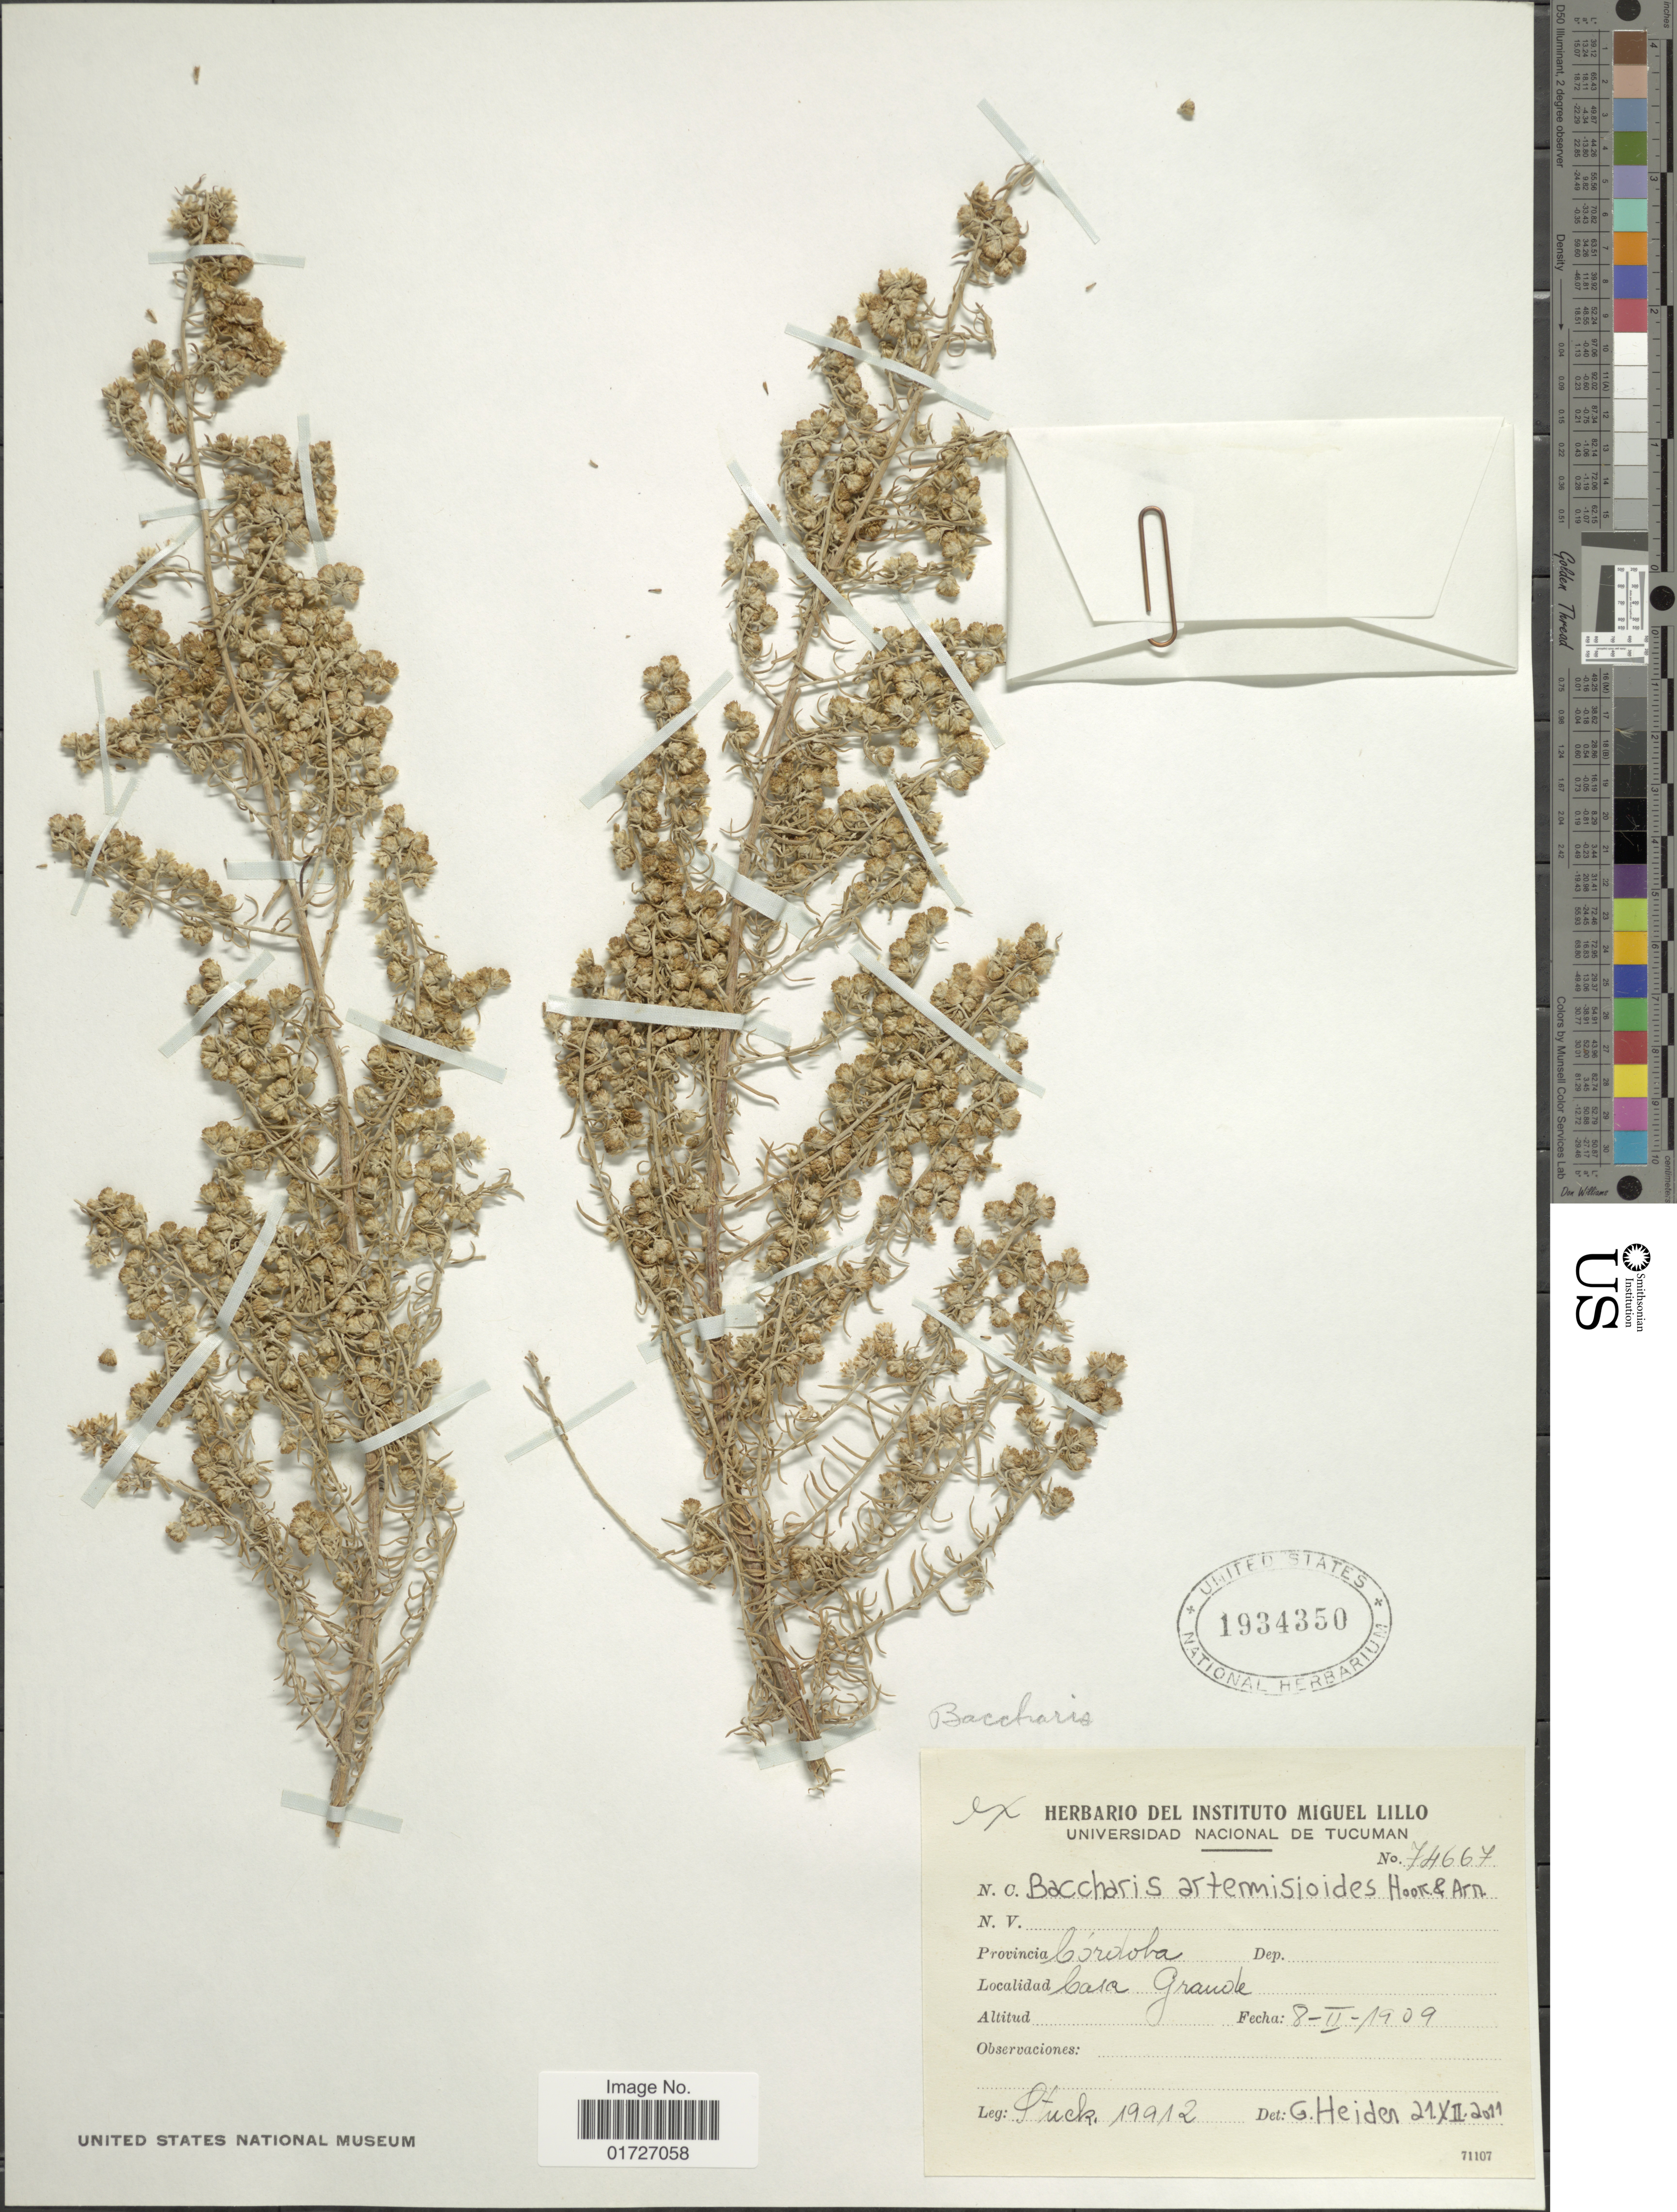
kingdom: Plantae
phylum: Tracheophyta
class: Magnoliopsida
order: Asterales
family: Asteraceae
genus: Baccharis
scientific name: Baccharis artemisioides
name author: Hook. & Arn.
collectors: H. Stuck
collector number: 19912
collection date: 1909-02-08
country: Argentina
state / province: Cordoba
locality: Cosa Grande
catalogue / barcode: US 1934350